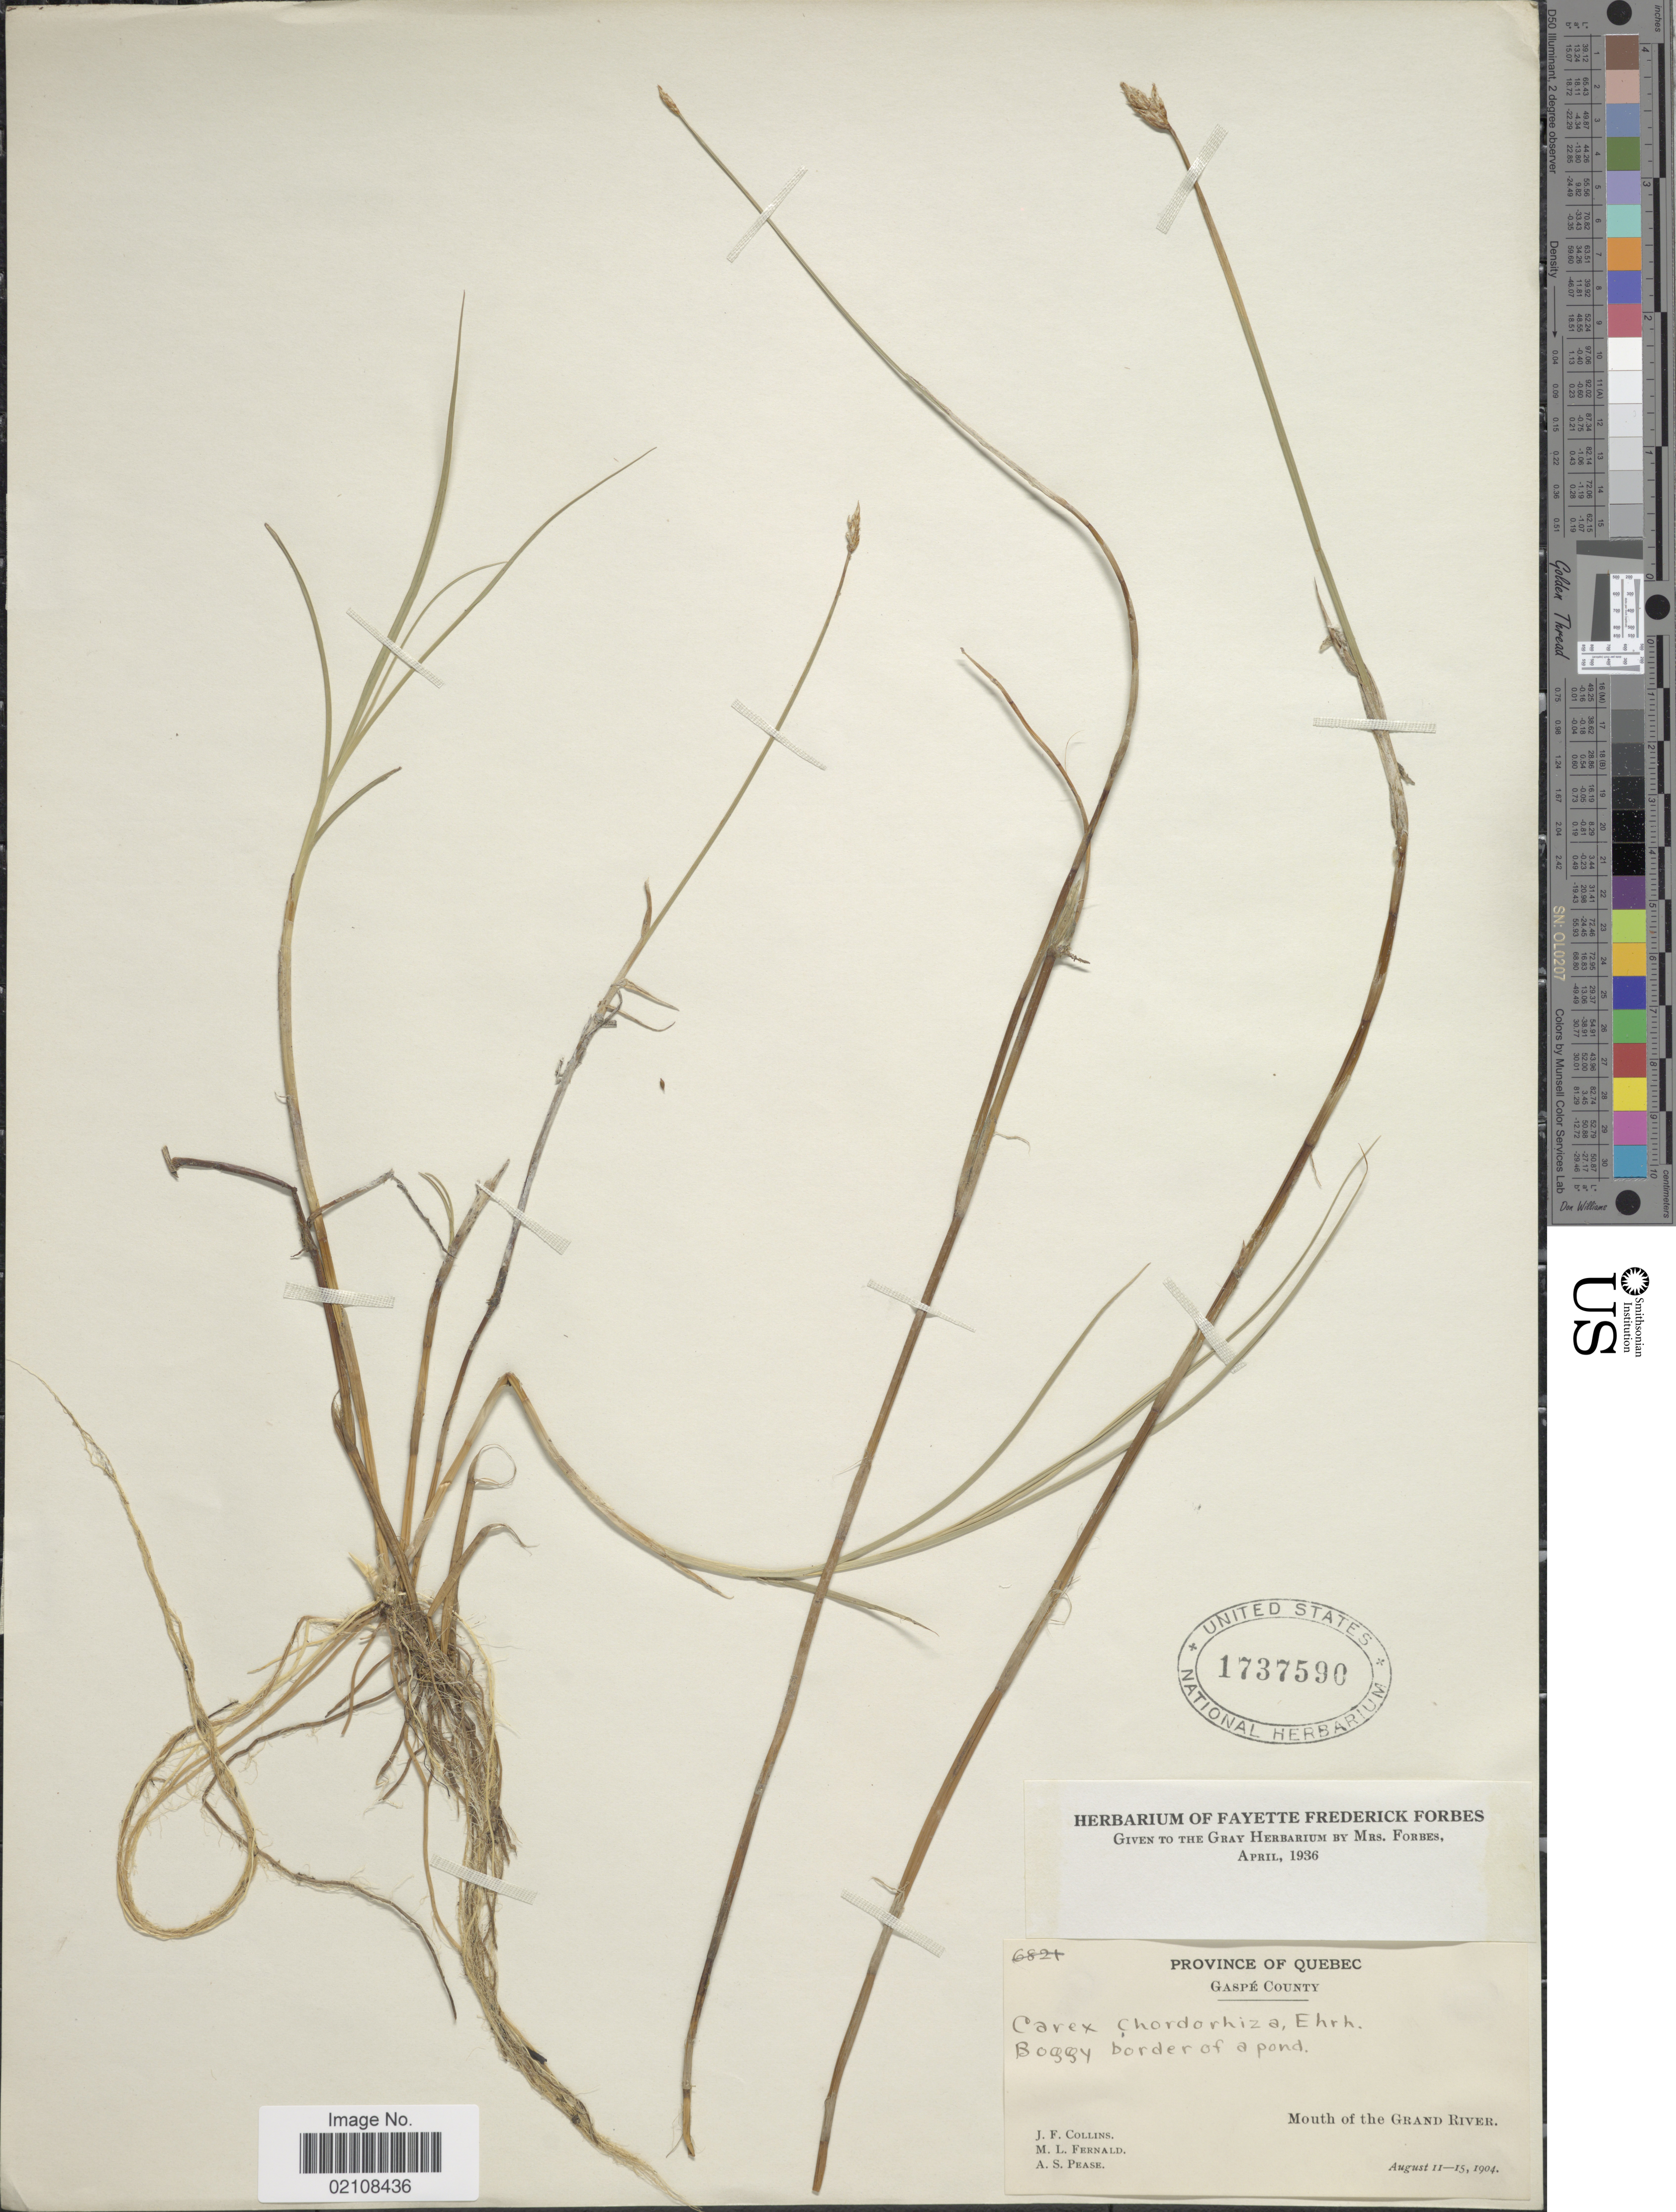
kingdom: Plantae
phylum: Tracheophyta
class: Liliopsida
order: Poales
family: Cyperaceae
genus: Carex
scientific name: Carex chordorrhiza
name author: L. f.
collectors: J. Collins, M. L. Fernald & A. S. Pease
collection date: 1904-08-11/1904-08-15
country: Canada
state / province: Quebec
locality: Gaspe County. Mouth of the Grand River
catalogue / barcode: US 1737590